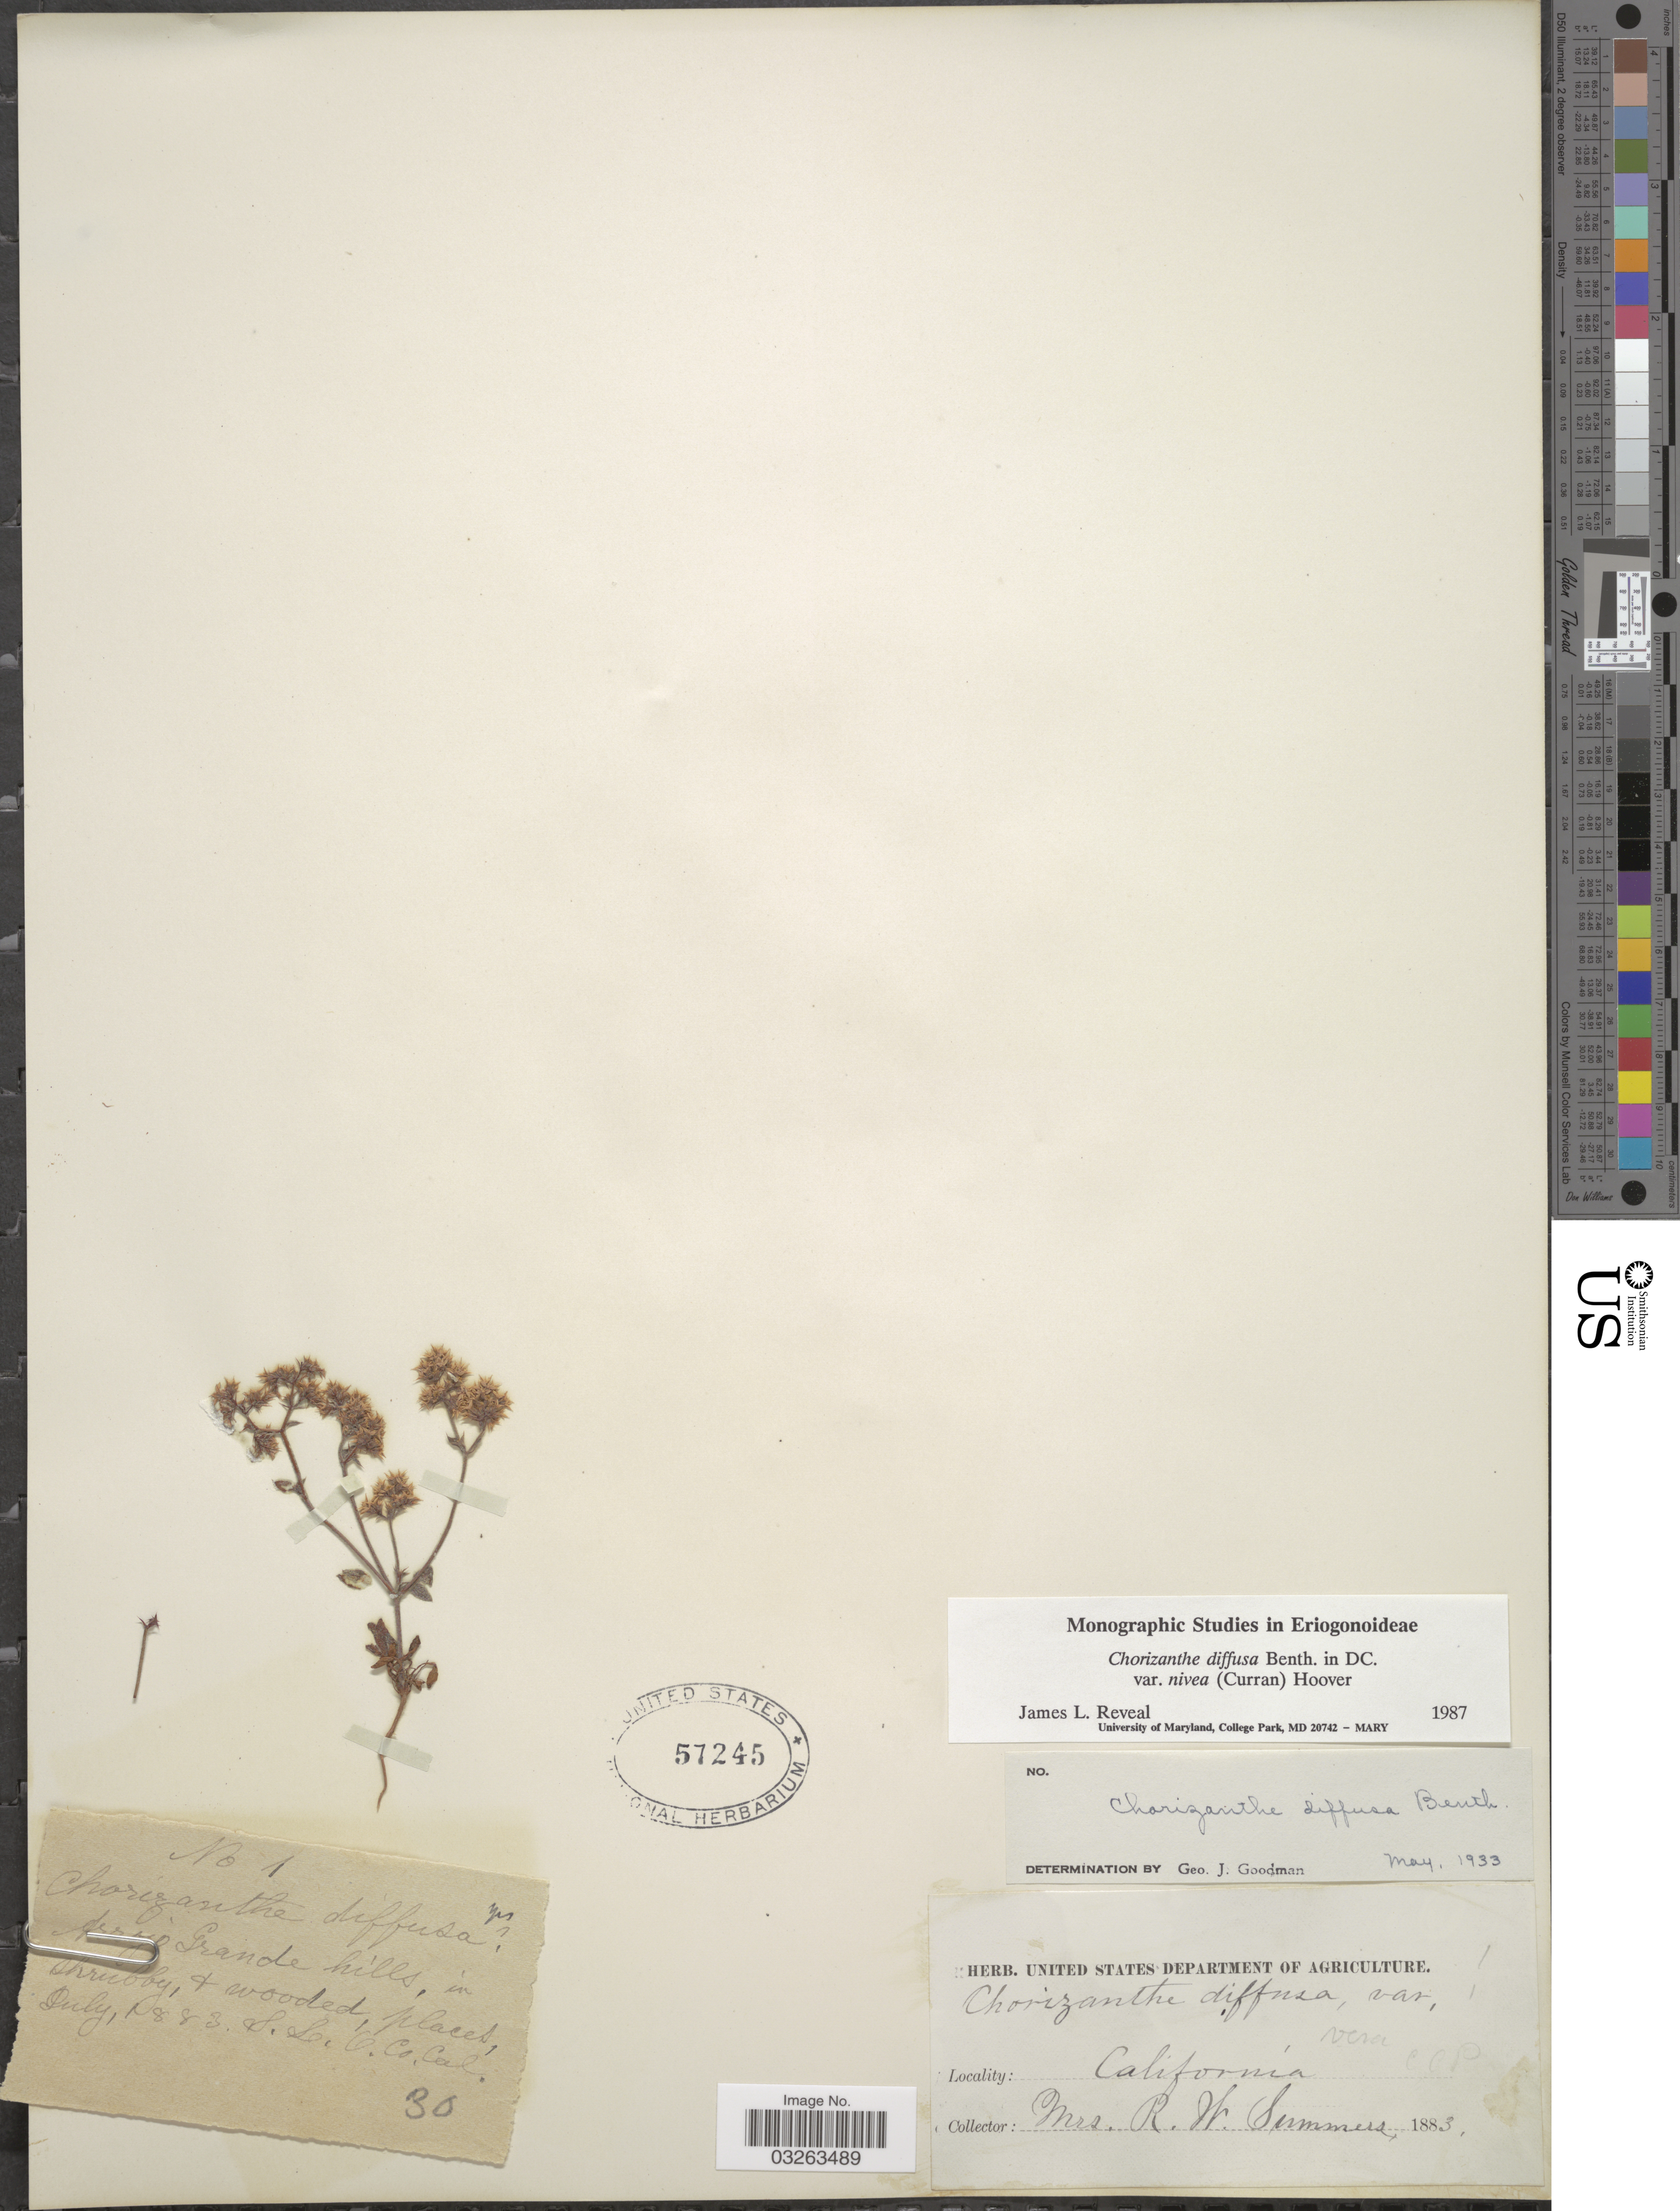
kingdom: Plantae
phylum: Tracheophyta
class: Magnoliopsida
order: Caryophyllales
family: Polygonaceae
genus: Chorizanthe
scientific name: Chorizanthe diffusa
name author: Benth.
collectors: R. Summers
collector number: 1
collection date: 1883-07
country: United States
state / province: California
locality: Arroyo Grande hills.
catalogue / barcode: US 57245